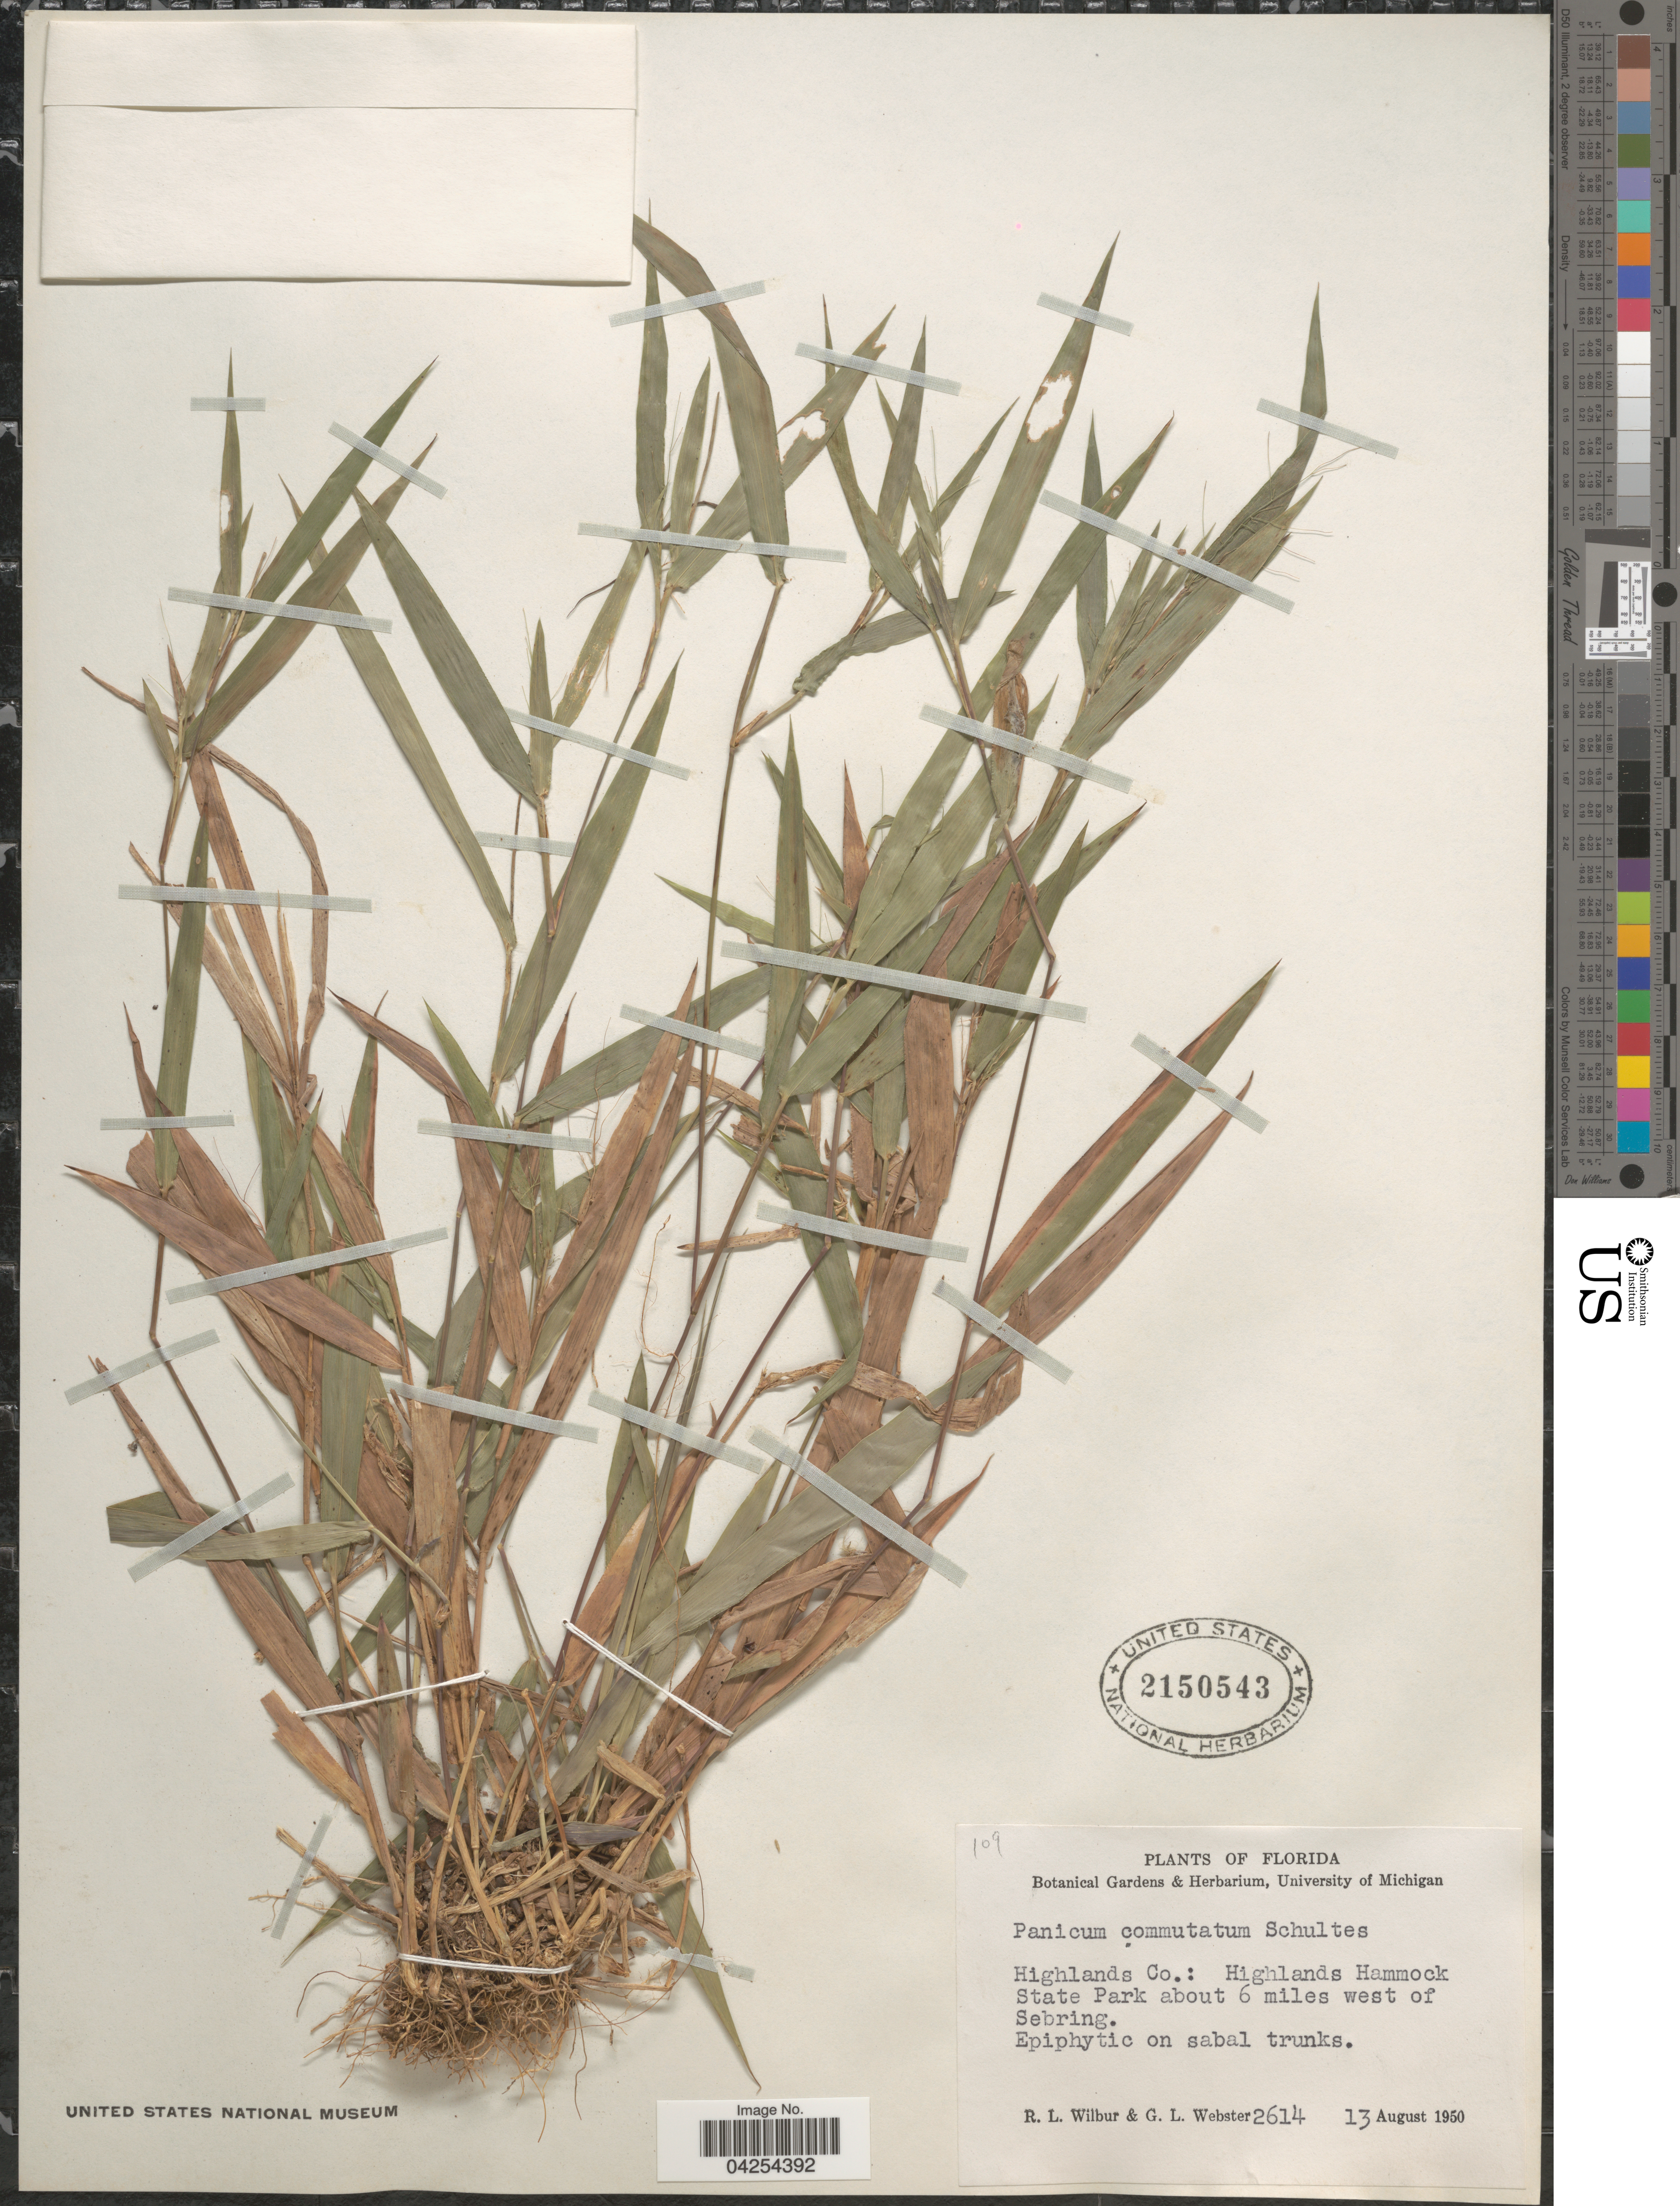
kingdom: Plantae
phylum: Tracheophyta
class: Liliopsida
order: Poales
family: Poaceae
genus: Dichanthelium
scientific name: Dichanthelium commutatum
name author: (Schult.) Gould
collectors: R. L. Wilbur & G. L. Webster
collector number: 2614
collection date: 1950-08-13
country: United States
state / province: Florida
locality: Highlands Co.: Highlands Hammock State Park about 6 miles west of Sebring.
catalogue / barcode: US 2150543